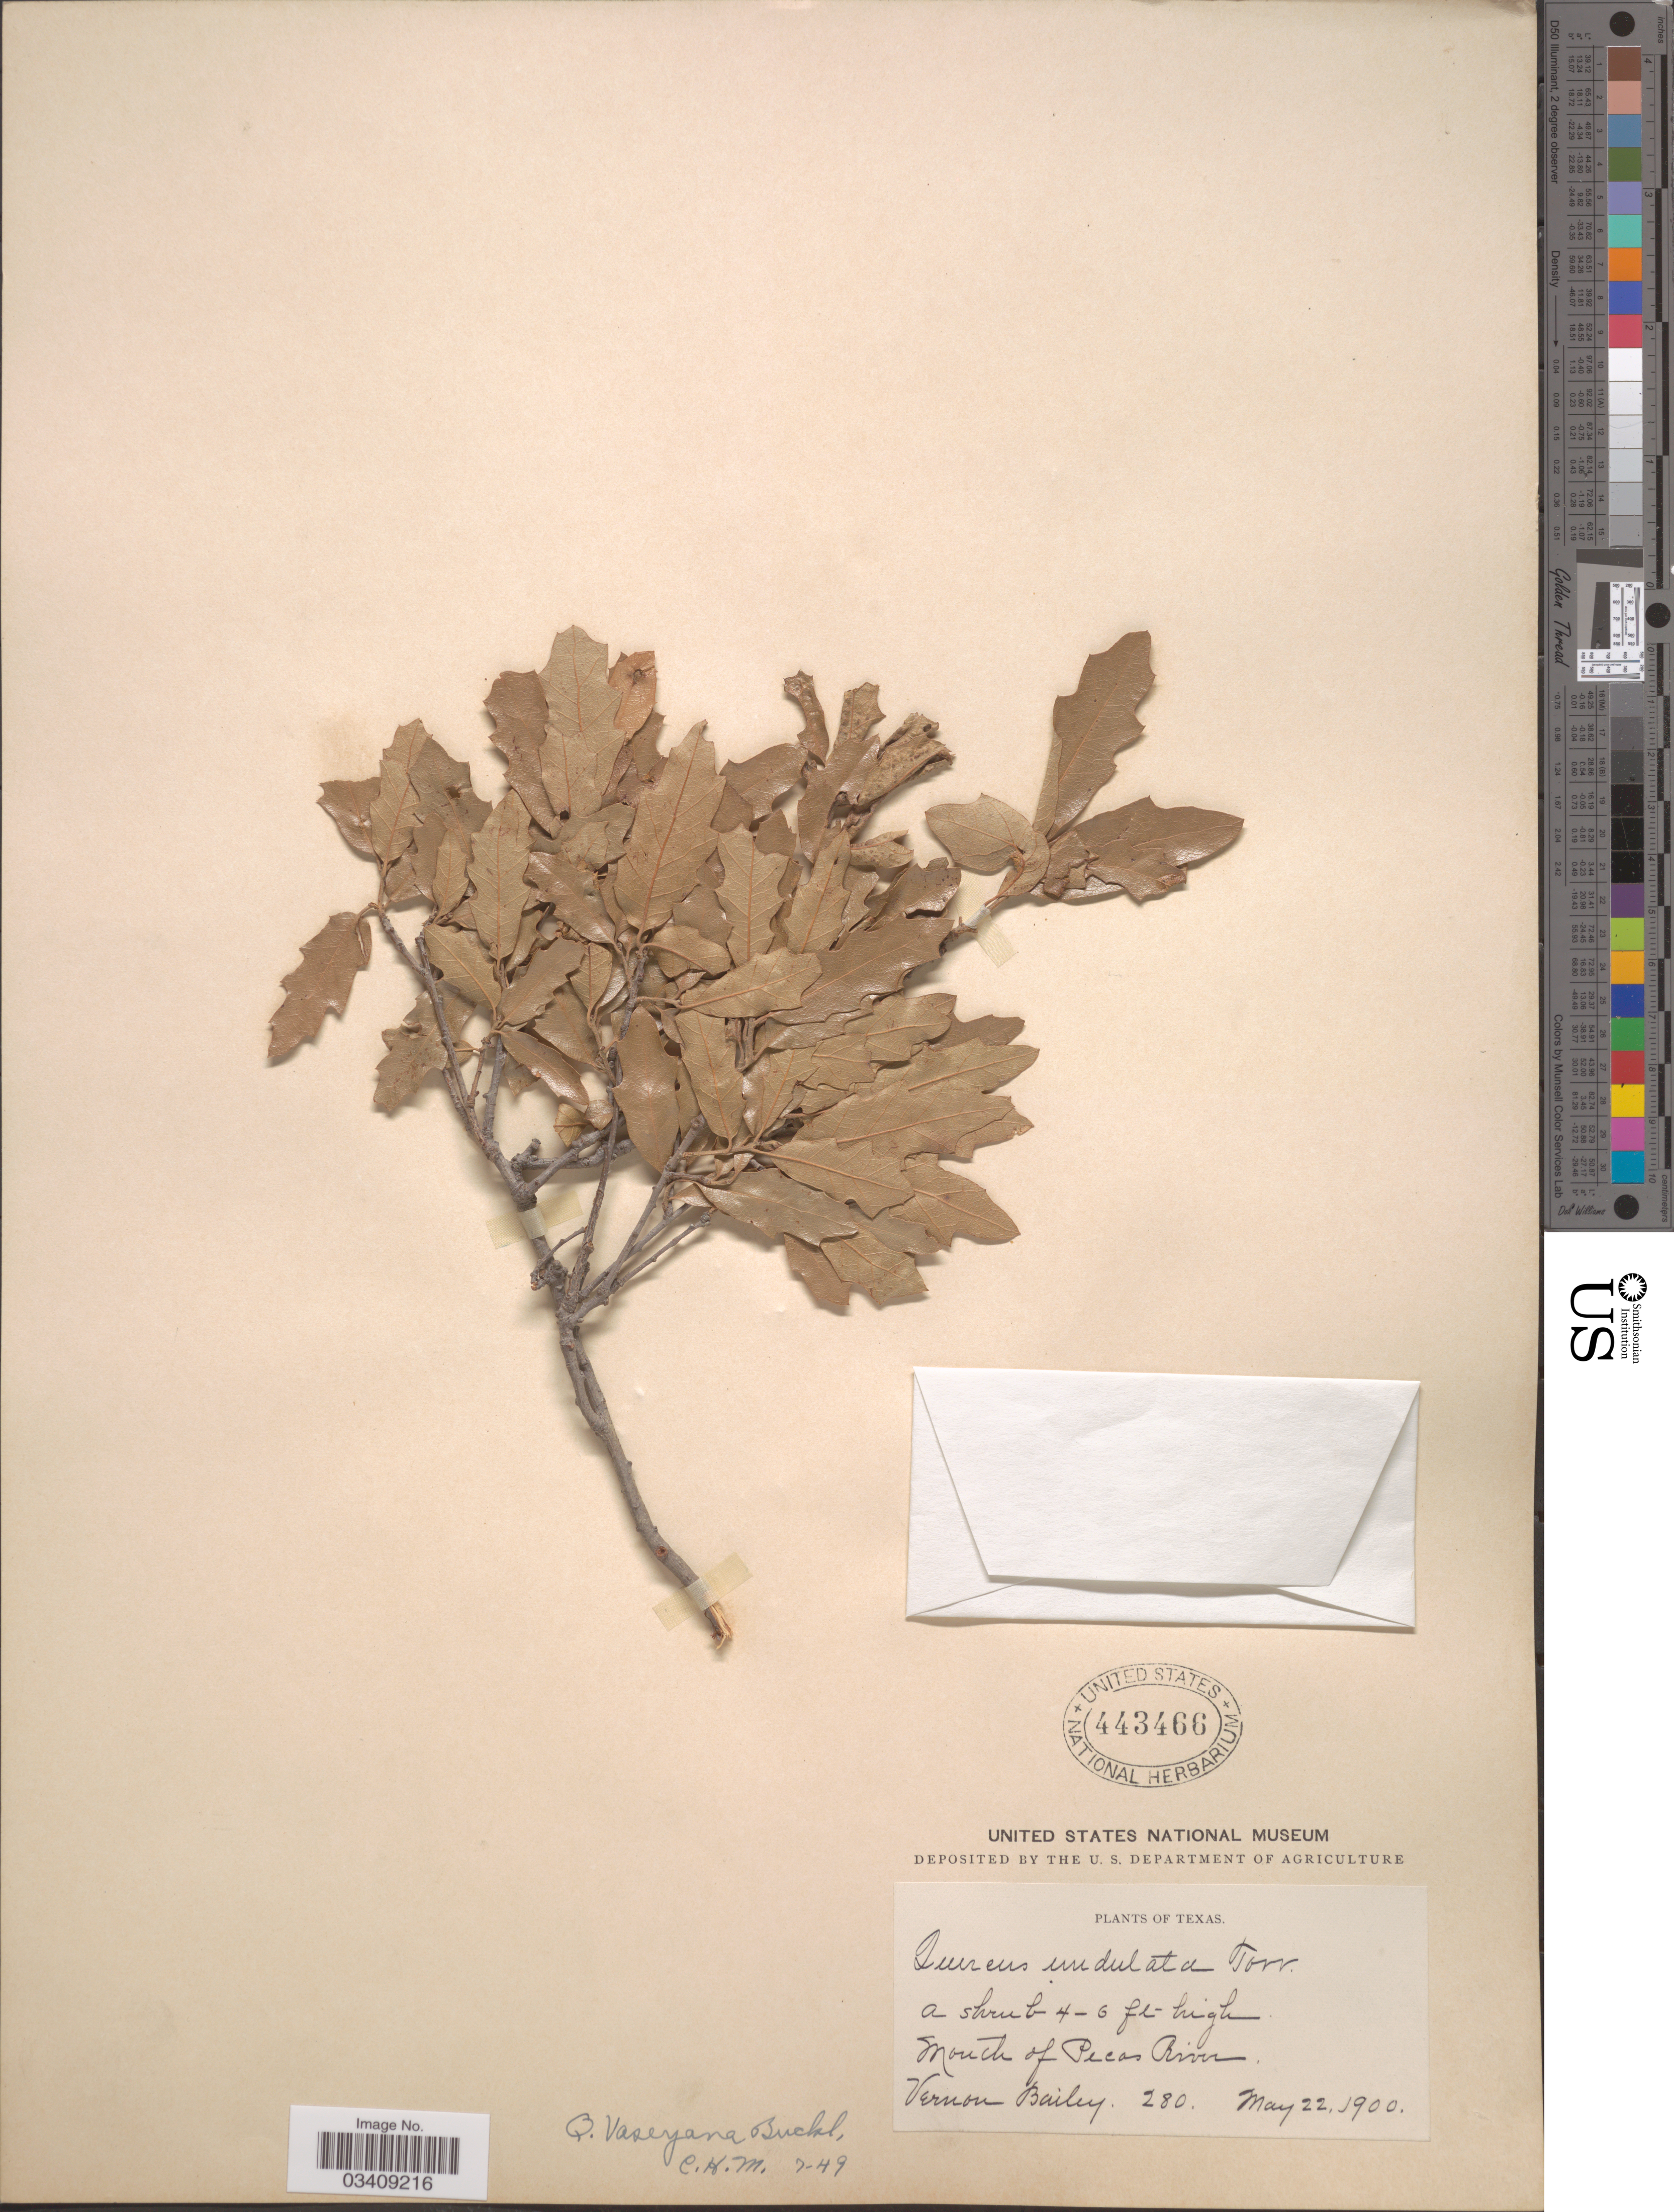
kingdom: Plantae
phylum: Tracheophyta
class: Magnoliopsida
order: Fagales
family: Fagaceae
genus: Quercus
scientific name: Quercus undulata var. vaseyana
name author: (Buckley) Rydb.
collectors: V. O. Bailey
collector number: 280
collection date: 1900-05-22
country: United States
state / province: Texas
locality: Mouth of Pecos River.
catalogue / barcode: US 443466